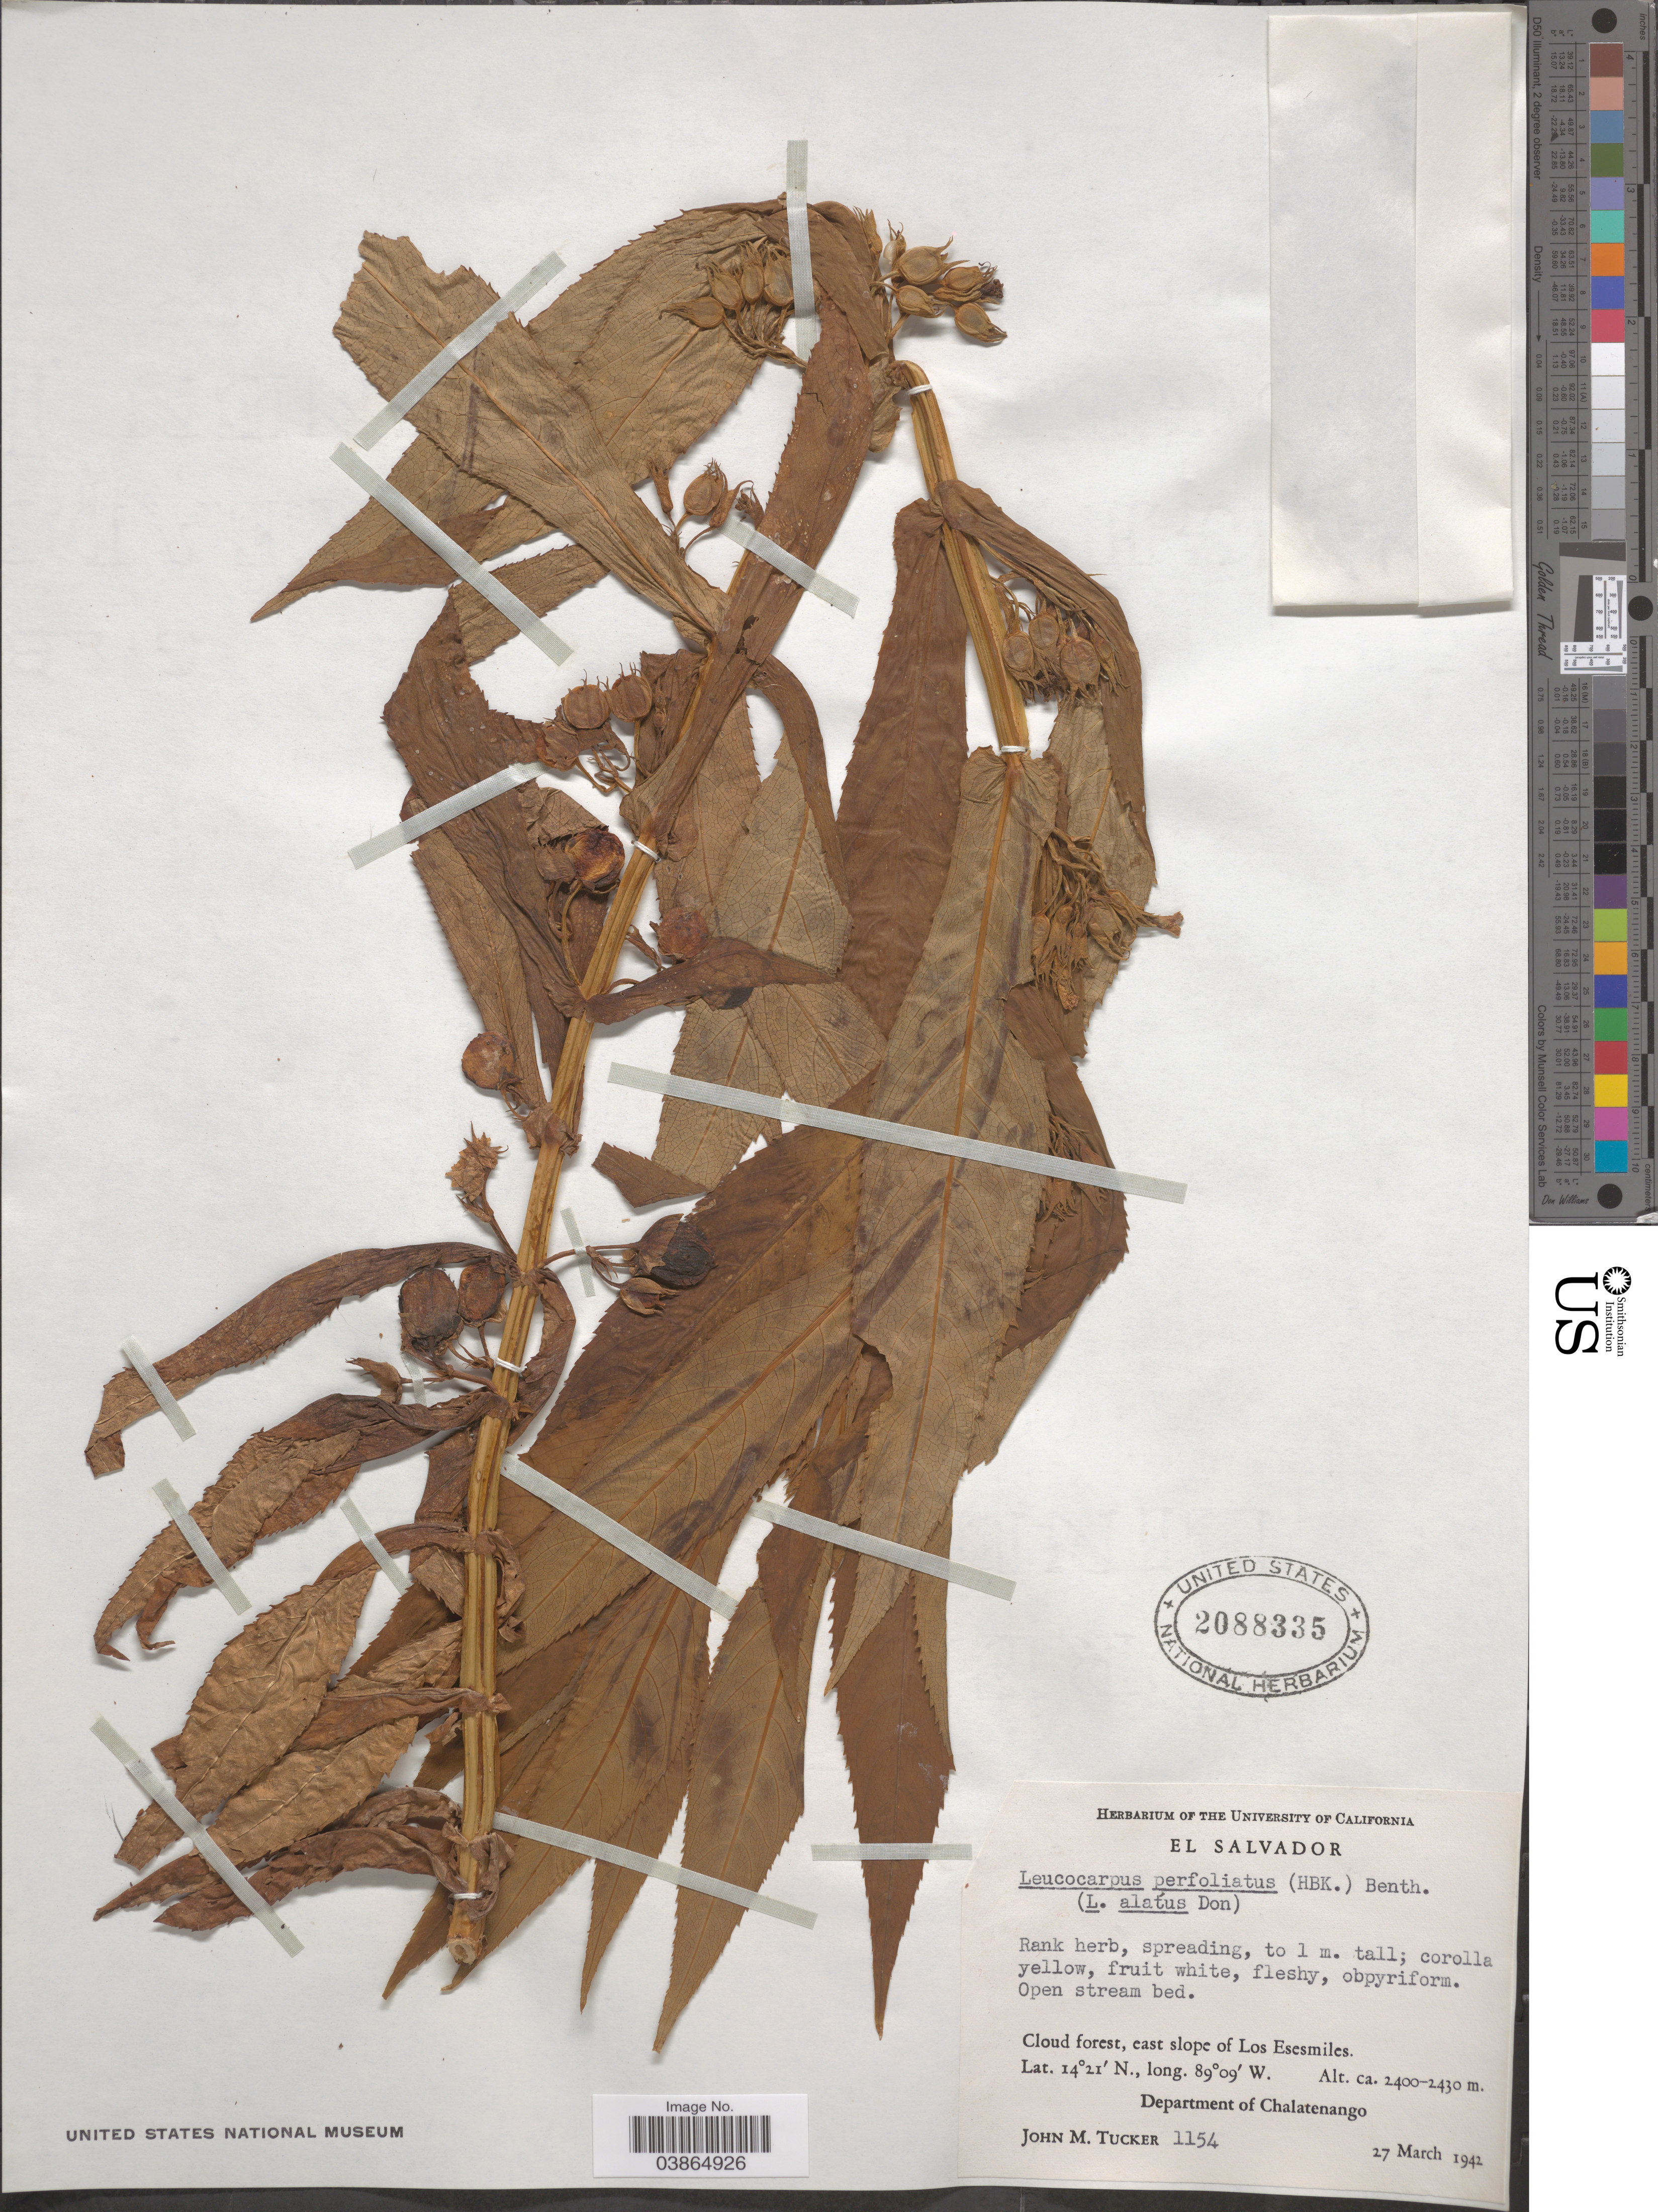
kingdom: Plantae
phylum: Tracheophyta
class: Magnoliopsida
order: Lamiales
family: Phrymaceae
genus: Leucocarpus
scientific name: Leucocarpus perfoliatus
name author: (Kunth) Benth.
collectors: J. M. Tucker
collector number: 1154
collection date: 1942-03-27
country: El Salvador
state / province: Chalatenango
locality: East slope of Los Esesmiles. Department of Chalatenango.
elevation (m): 2400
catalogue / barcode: US 2088335